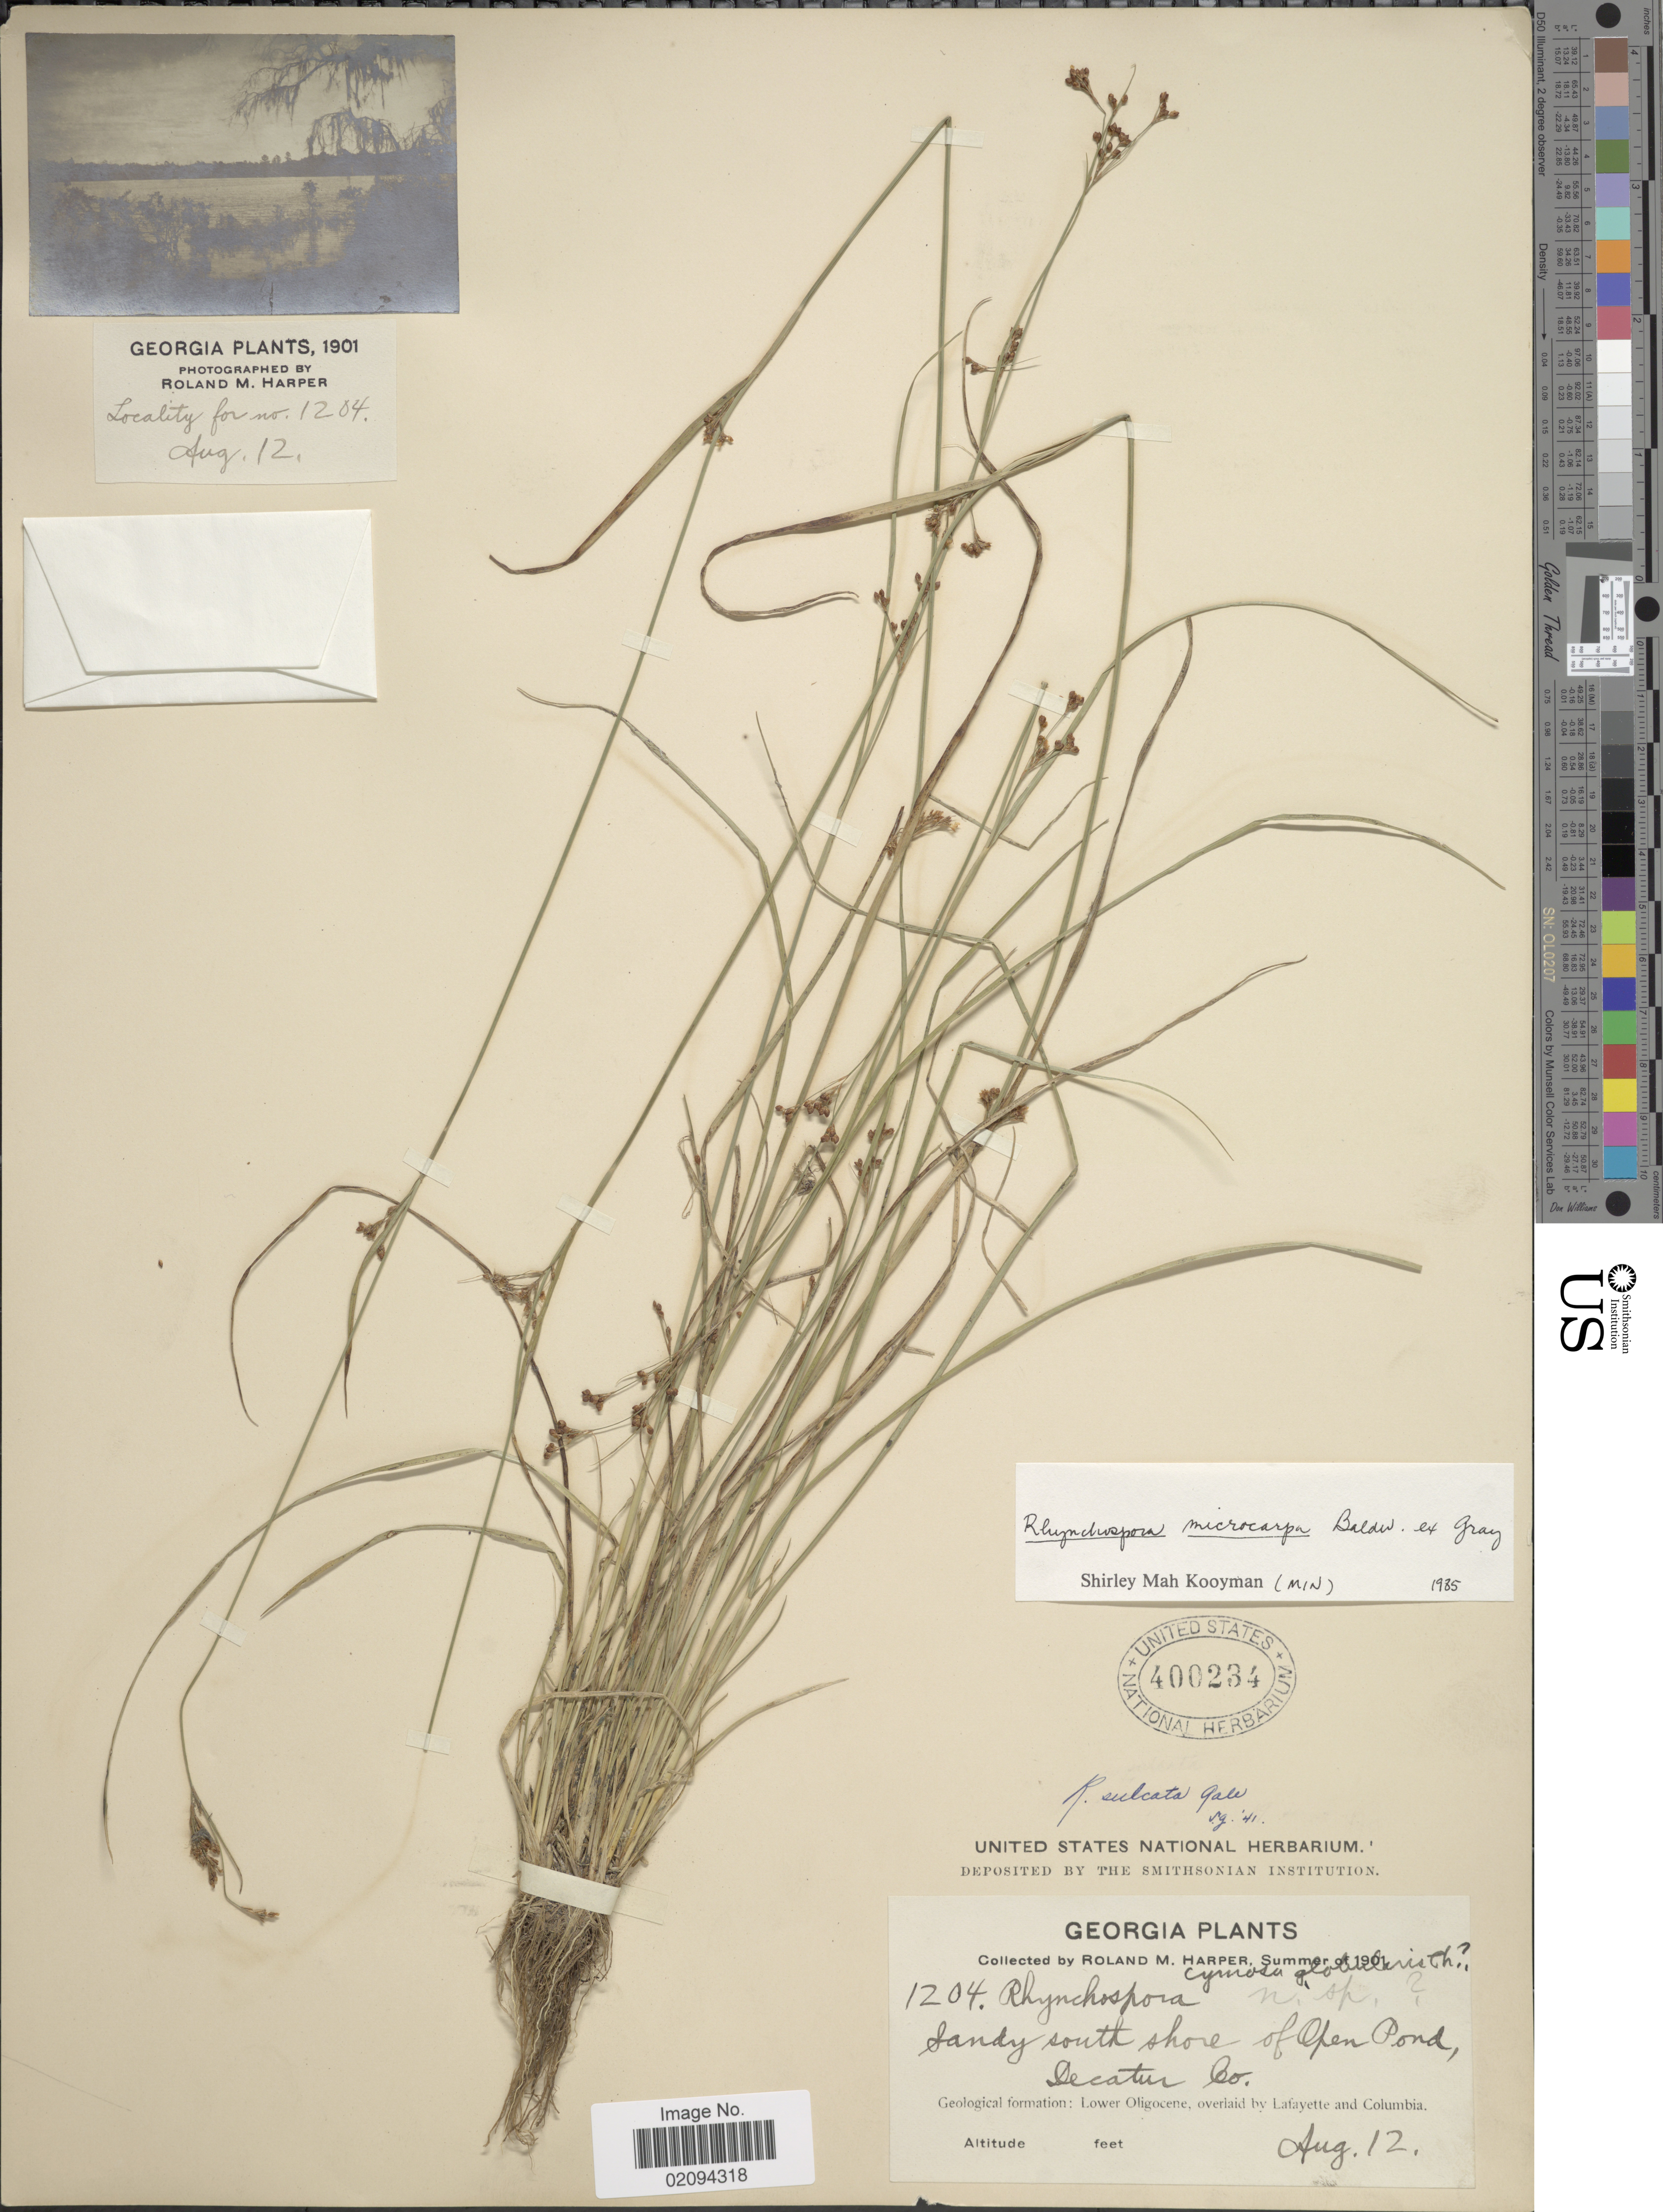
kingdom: Plantae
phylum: Tracheophyta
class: Liliopsida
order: Poales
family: Cyperaceae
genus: Rhynchospora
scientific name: Rhynchospora microcarpa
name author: Baldwin ex A. Gray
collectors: R. M. Harper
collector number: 1204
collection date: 1901-08-12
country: United States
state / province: Georgia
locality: Sandy south shore of Open Pond, Decatur Co. Geological formation: Lower Oligocene, overlaid by Lafayette and Columbia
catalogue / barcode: US 400234